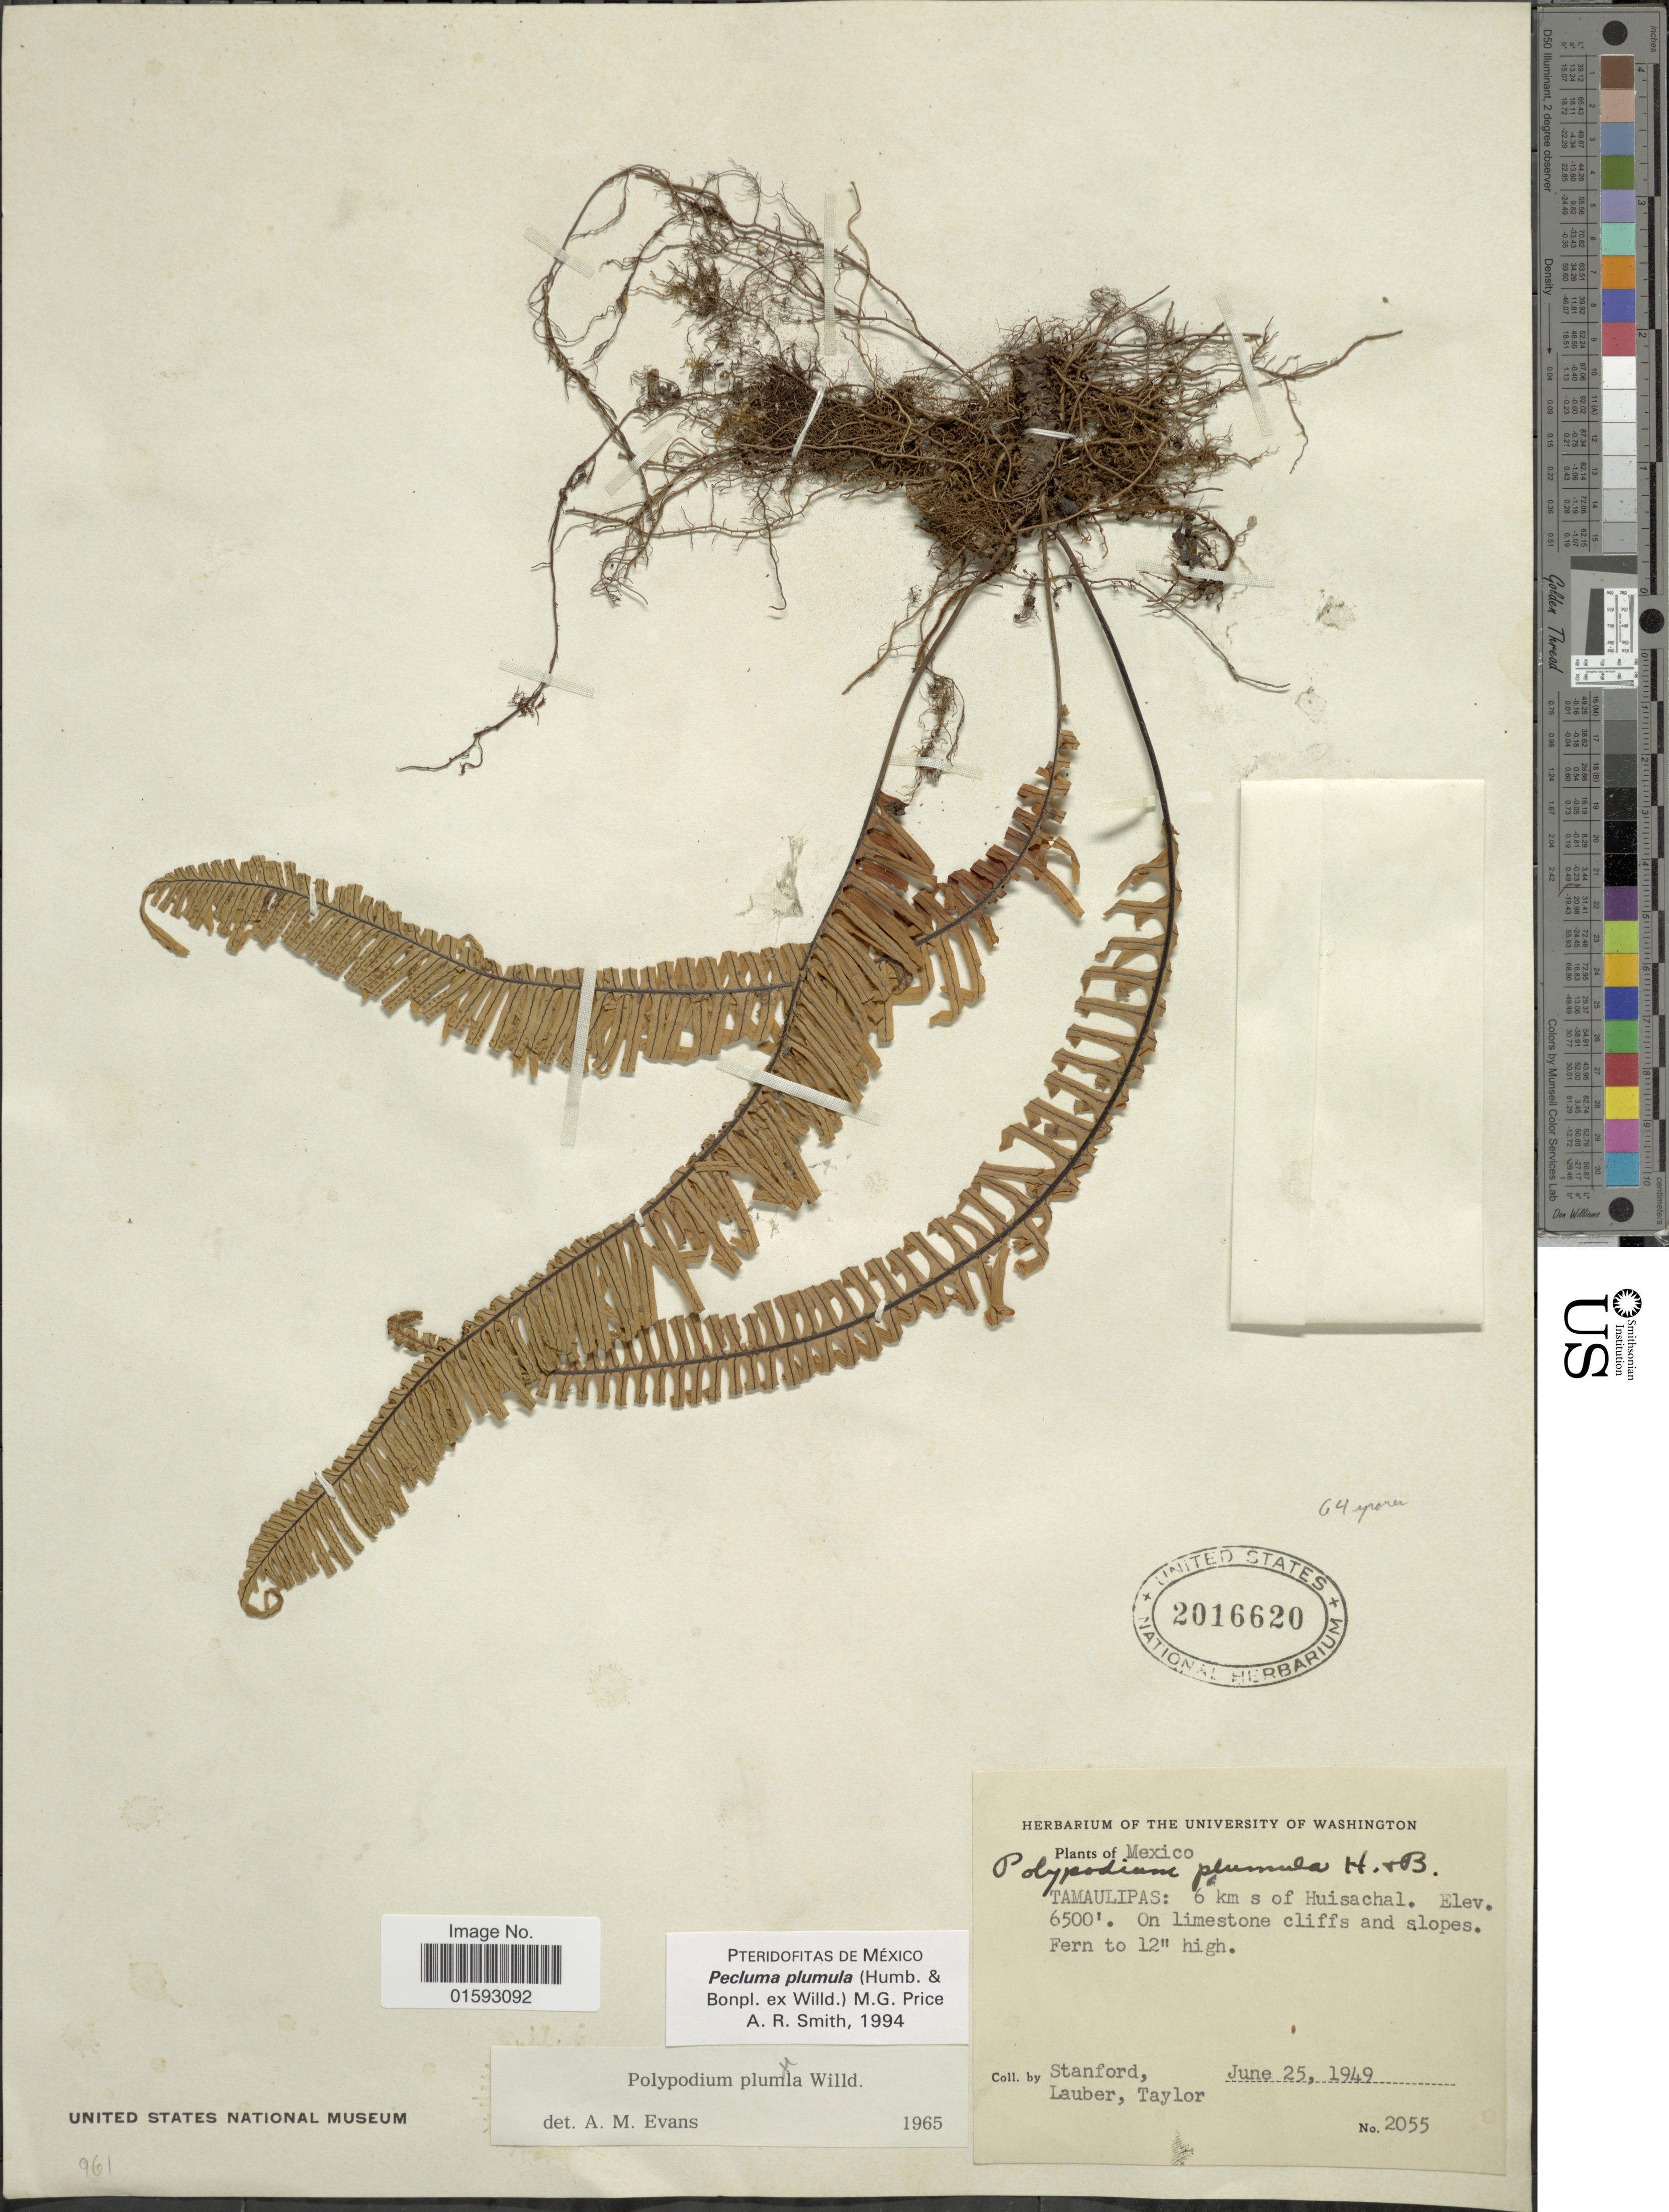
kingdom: Plantae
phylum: Tracheophyta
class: Polypodiopsida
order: Polypodiales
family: Polypodiaceae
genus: Pecluma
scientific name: Pecluma plumula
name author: (Humb. & Bonpl. ex Willd.) M.G. Price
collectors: -. Stanford, Lauber, -- & -- Taylor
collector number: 2055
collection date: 1949-06-25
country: Mexico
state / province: Tamaulipas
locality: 6 km s of Huisachal.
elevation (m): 1981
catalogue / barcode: US 2016620